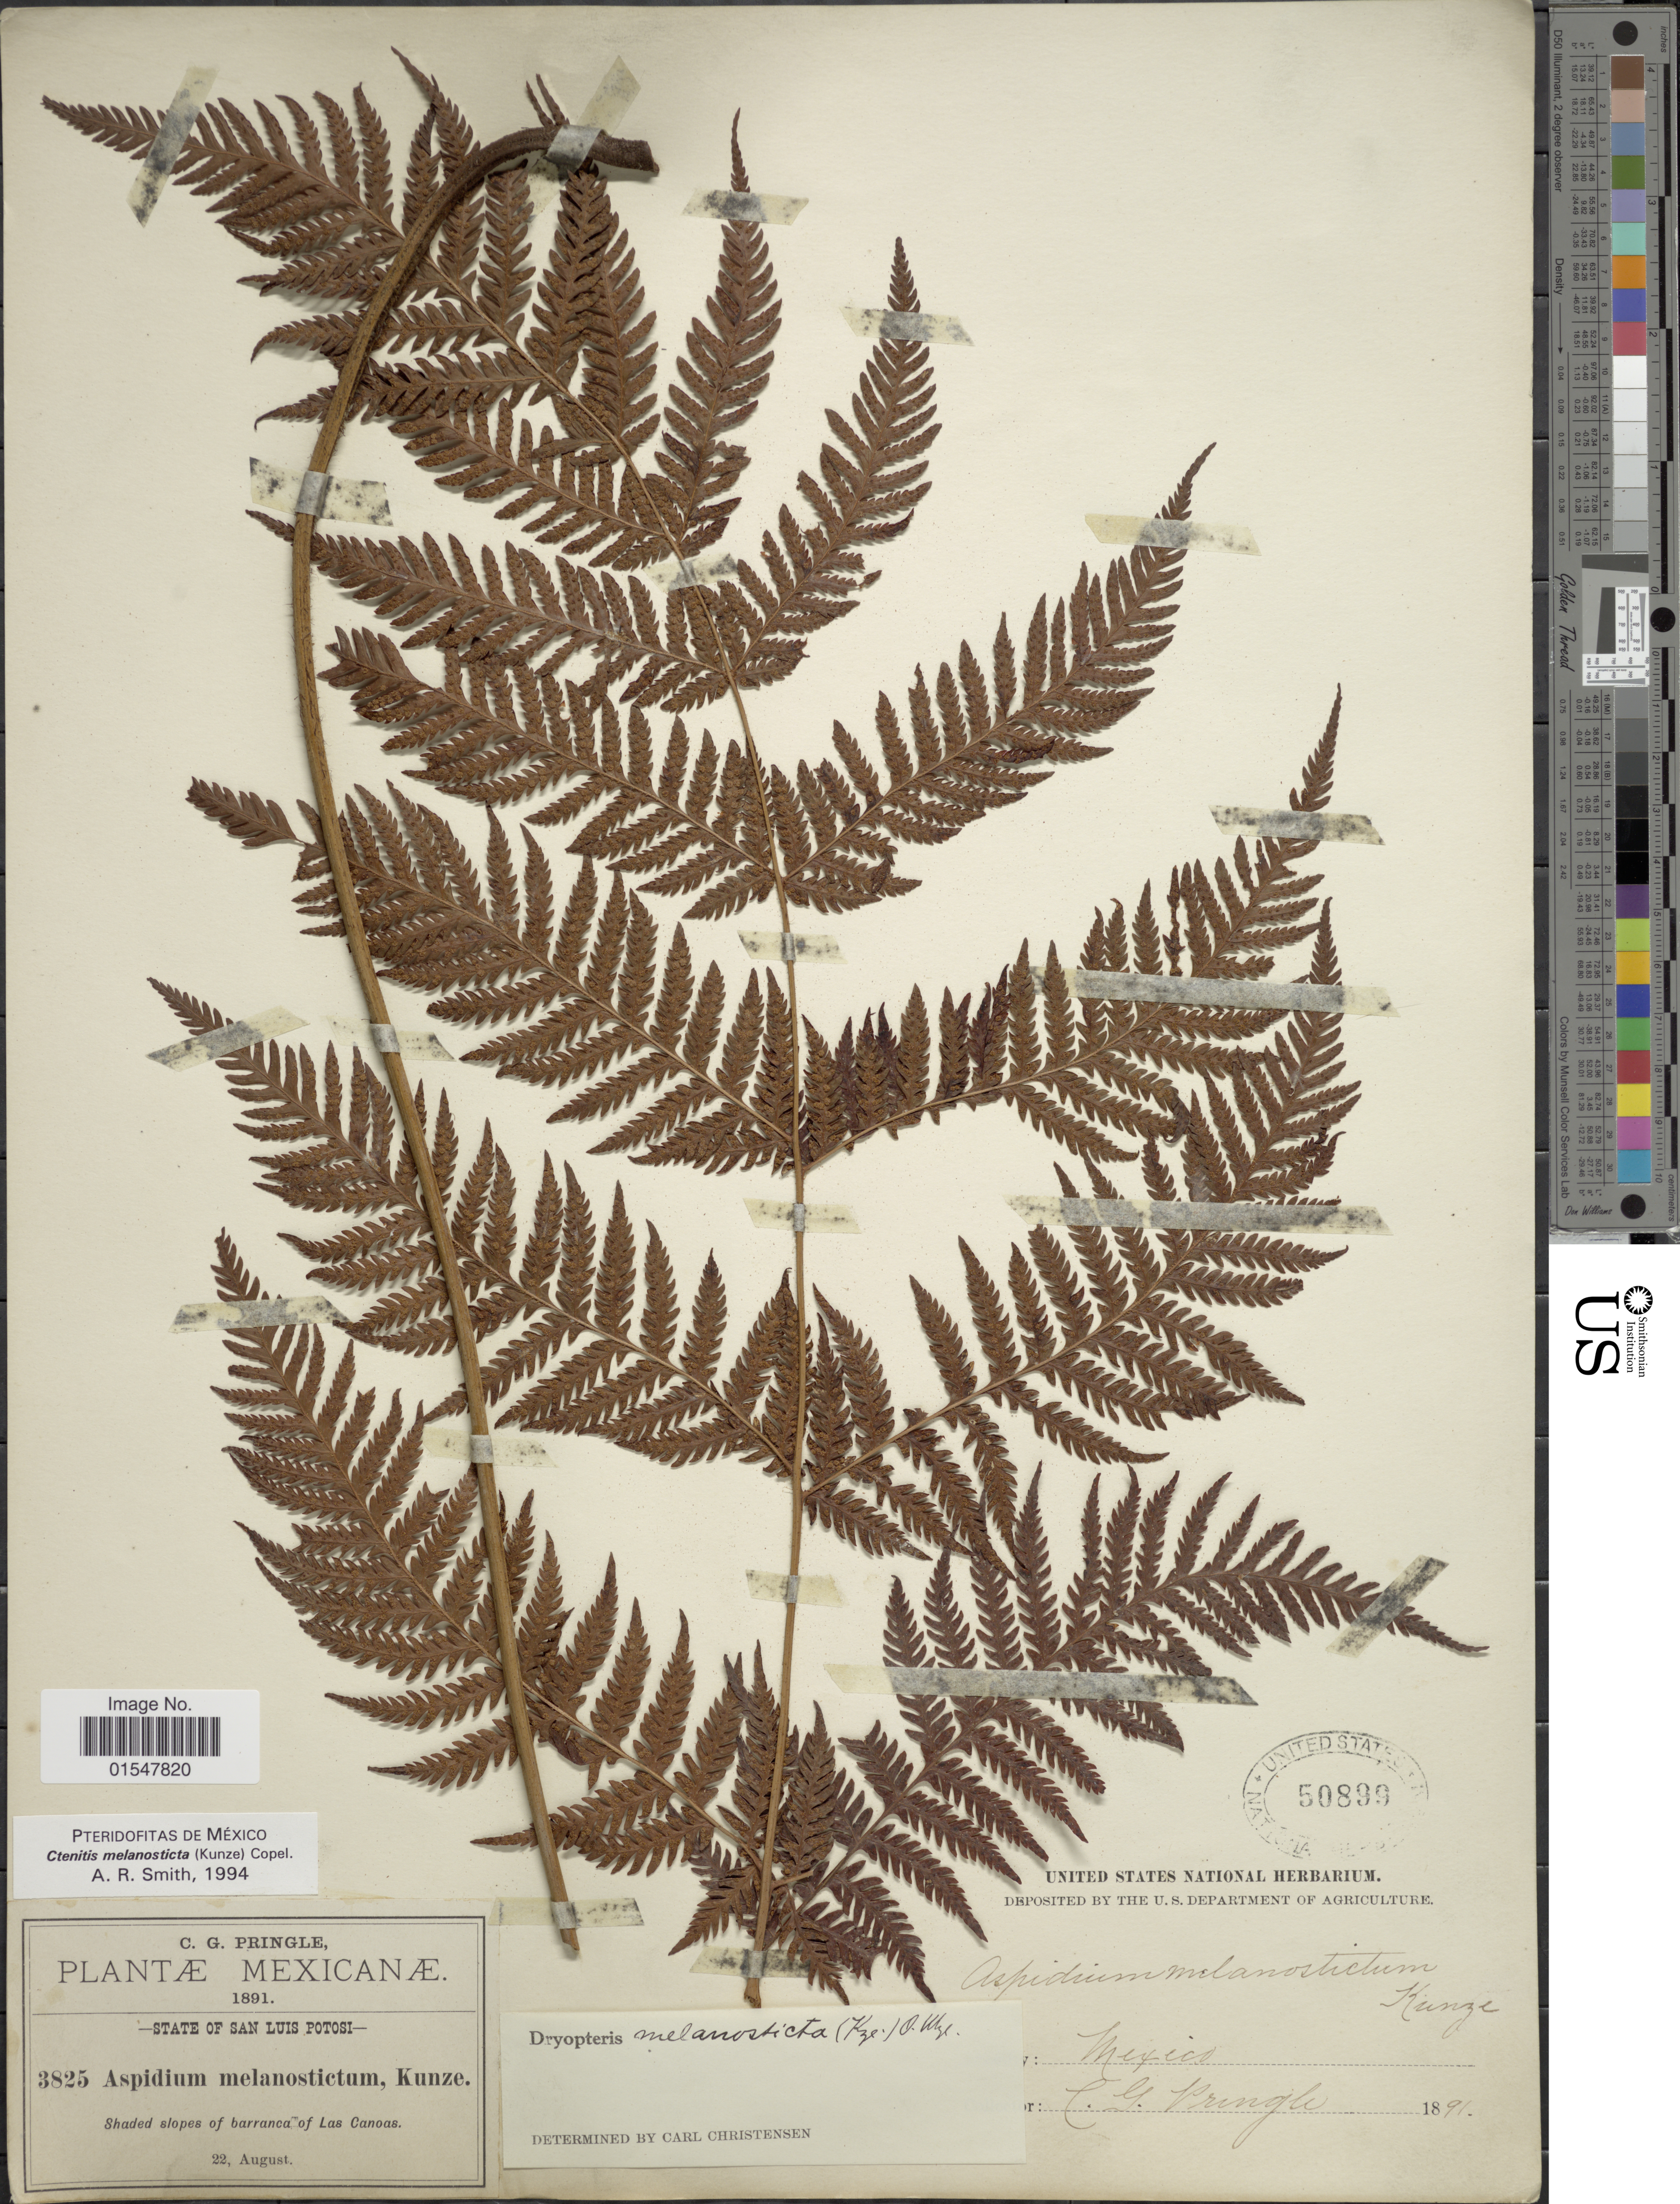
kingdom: Plantae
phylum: Tracheophyta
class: Polypodiopsida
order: Polypodiales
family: Dryopteridaceae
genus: Ctenitis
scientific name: Ctenitis melanosticta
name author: (Kunze) Copel.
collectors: C. G. Pringle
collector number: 3825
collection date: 1891-08-22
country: Mexico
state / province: San Luis Potosí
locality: Mexicanae, State of san Luis Potosi, Shaded alopes of Barranca of Las canoas, Mexico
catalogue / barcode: US 50899